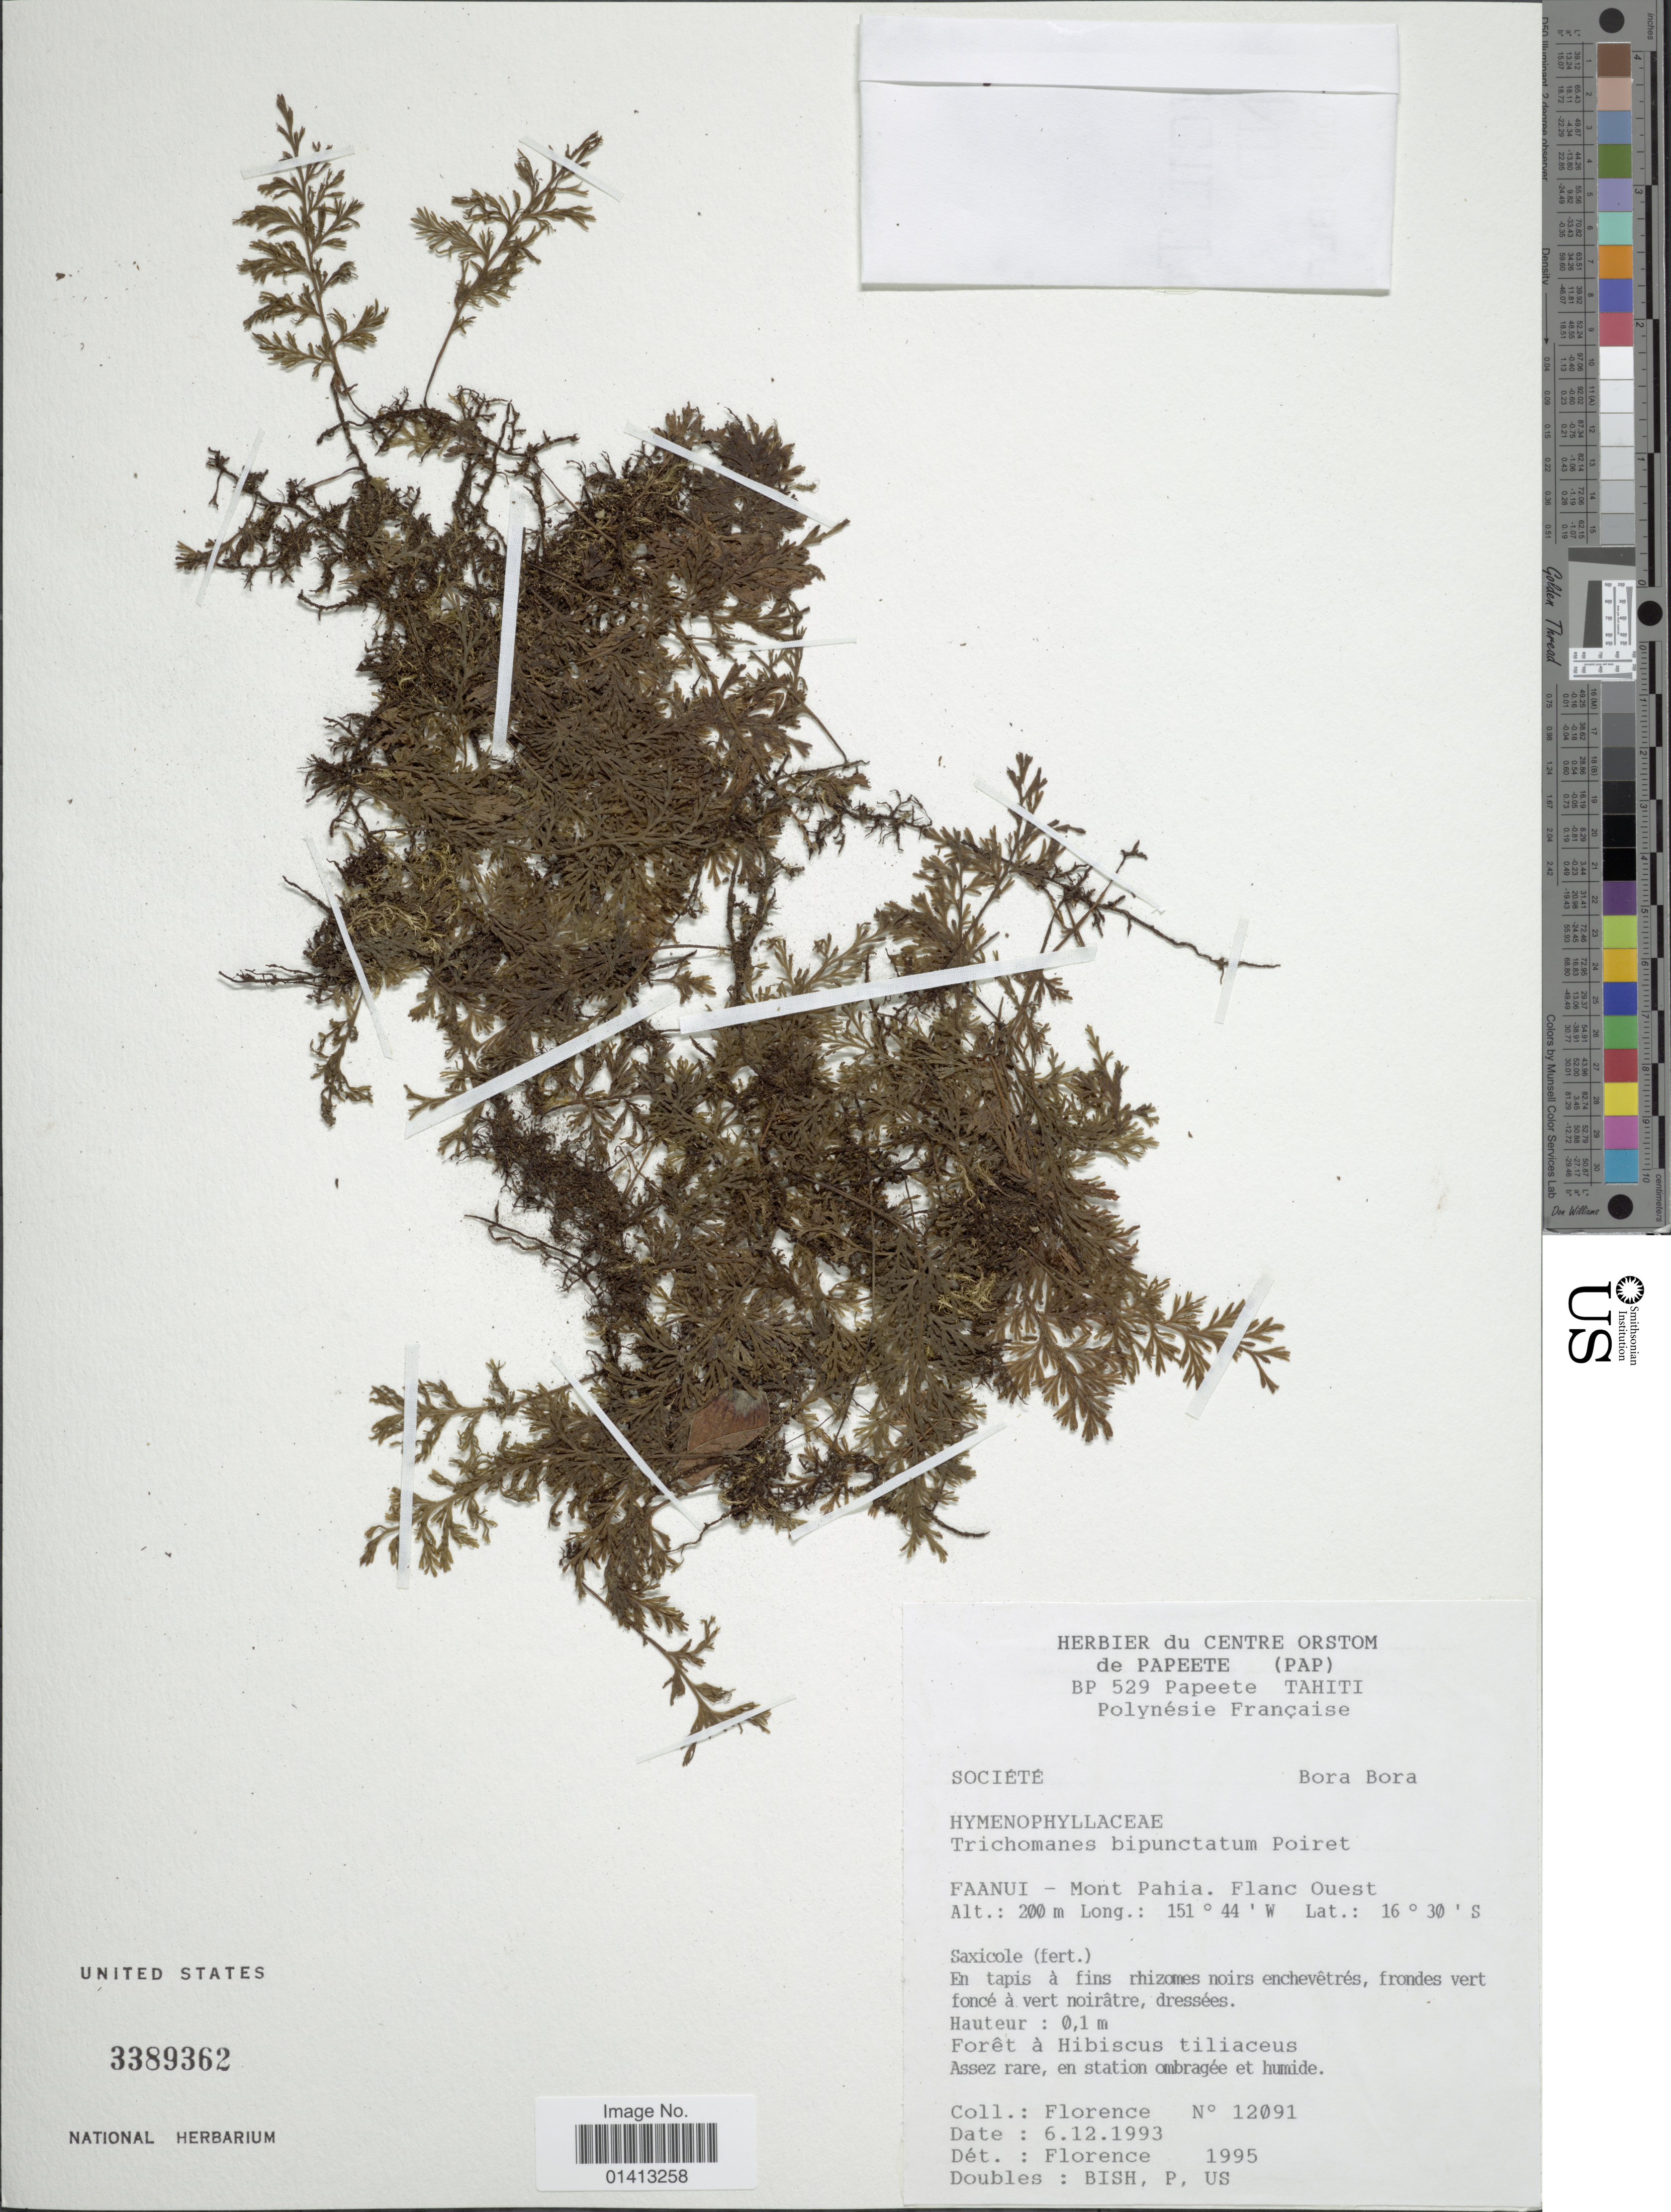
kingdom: Plantae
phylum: Tracheophyta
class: Polypodiopsida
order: Hymenophyllales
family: Hymenophyllaceae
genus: Crepidomanes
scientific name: Crepidomanes bipunctatum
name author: (Poir.) Copel.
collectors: -. Florence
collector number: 12091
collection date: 1993-12-06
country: French Polynesia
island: Bora Bora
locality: Bora Bora, Faanui - Mont Pahia. Flanc Ouest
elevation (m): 200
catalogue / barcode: US 3389362